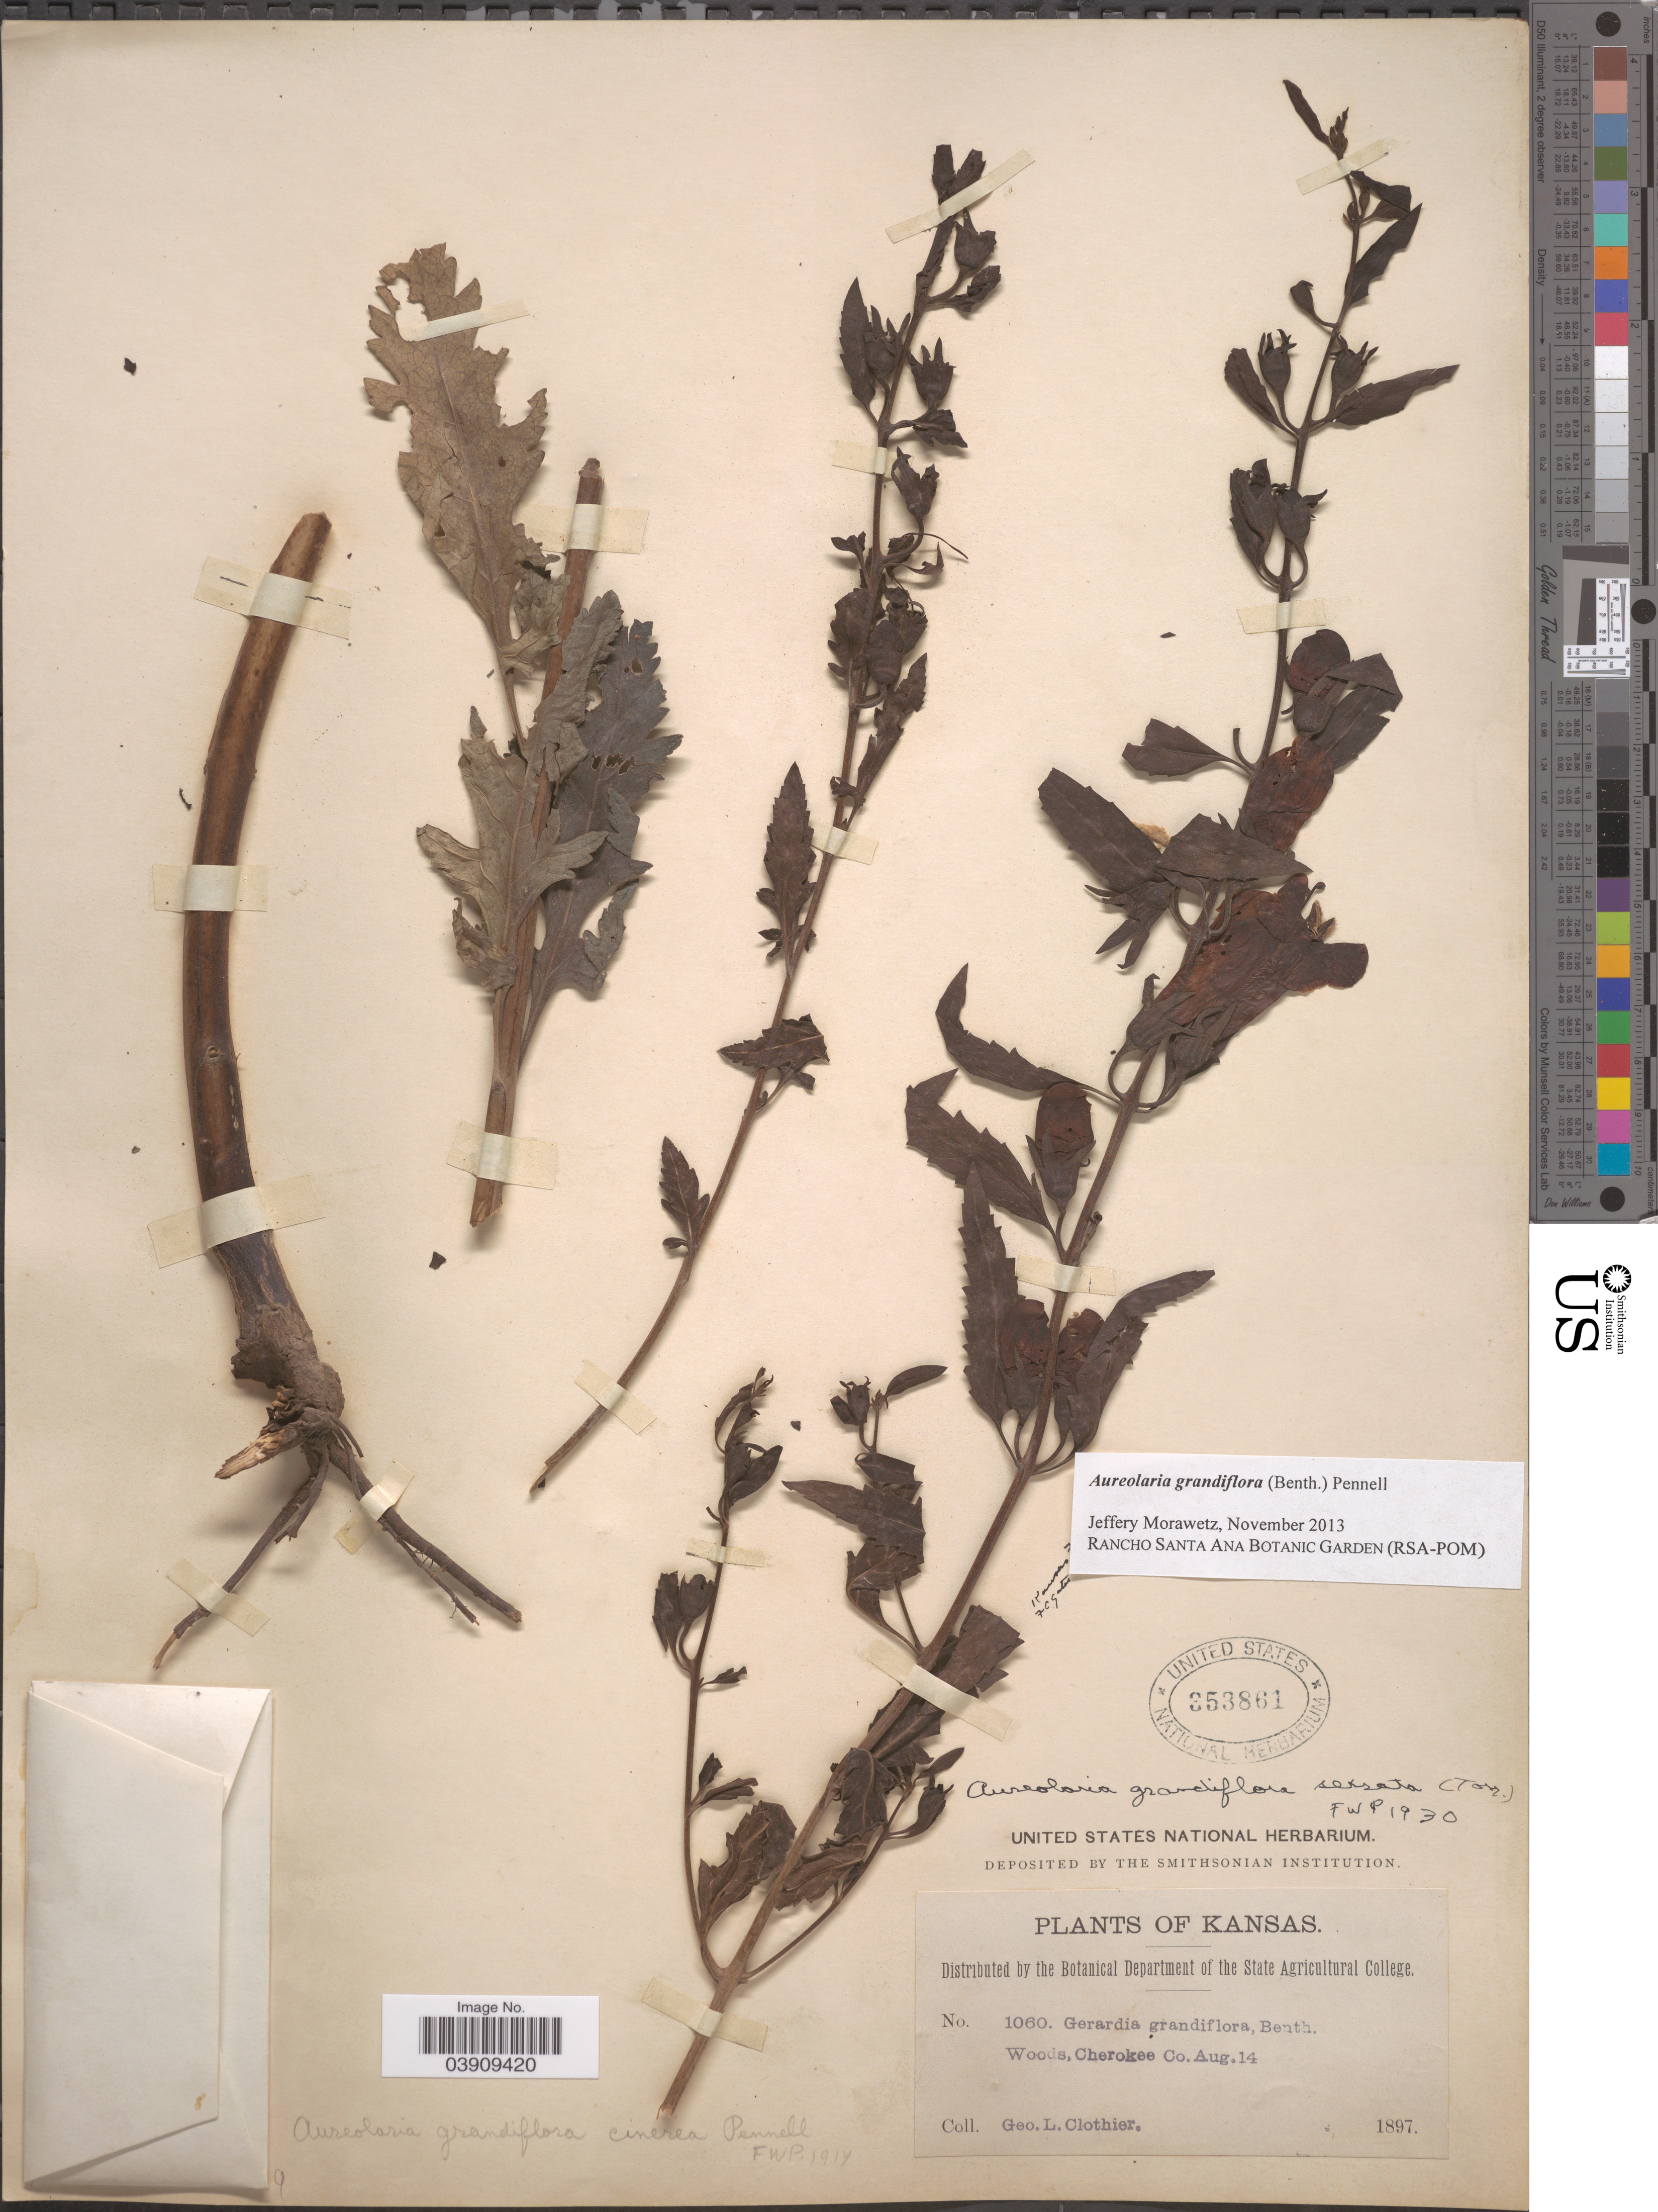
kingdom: Plantae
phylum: Tracheophyta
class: Magnoliopsida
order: Lamiales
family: Orobanchaceae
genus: Aureolaria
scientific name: Aureolaria grandiflora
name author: (Benth.) Pennell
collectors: G. Clothier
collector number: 1060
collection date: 1897-08-14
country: United States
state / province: Kansas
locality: Woods, Cherokee Co.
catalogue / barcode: US 353861